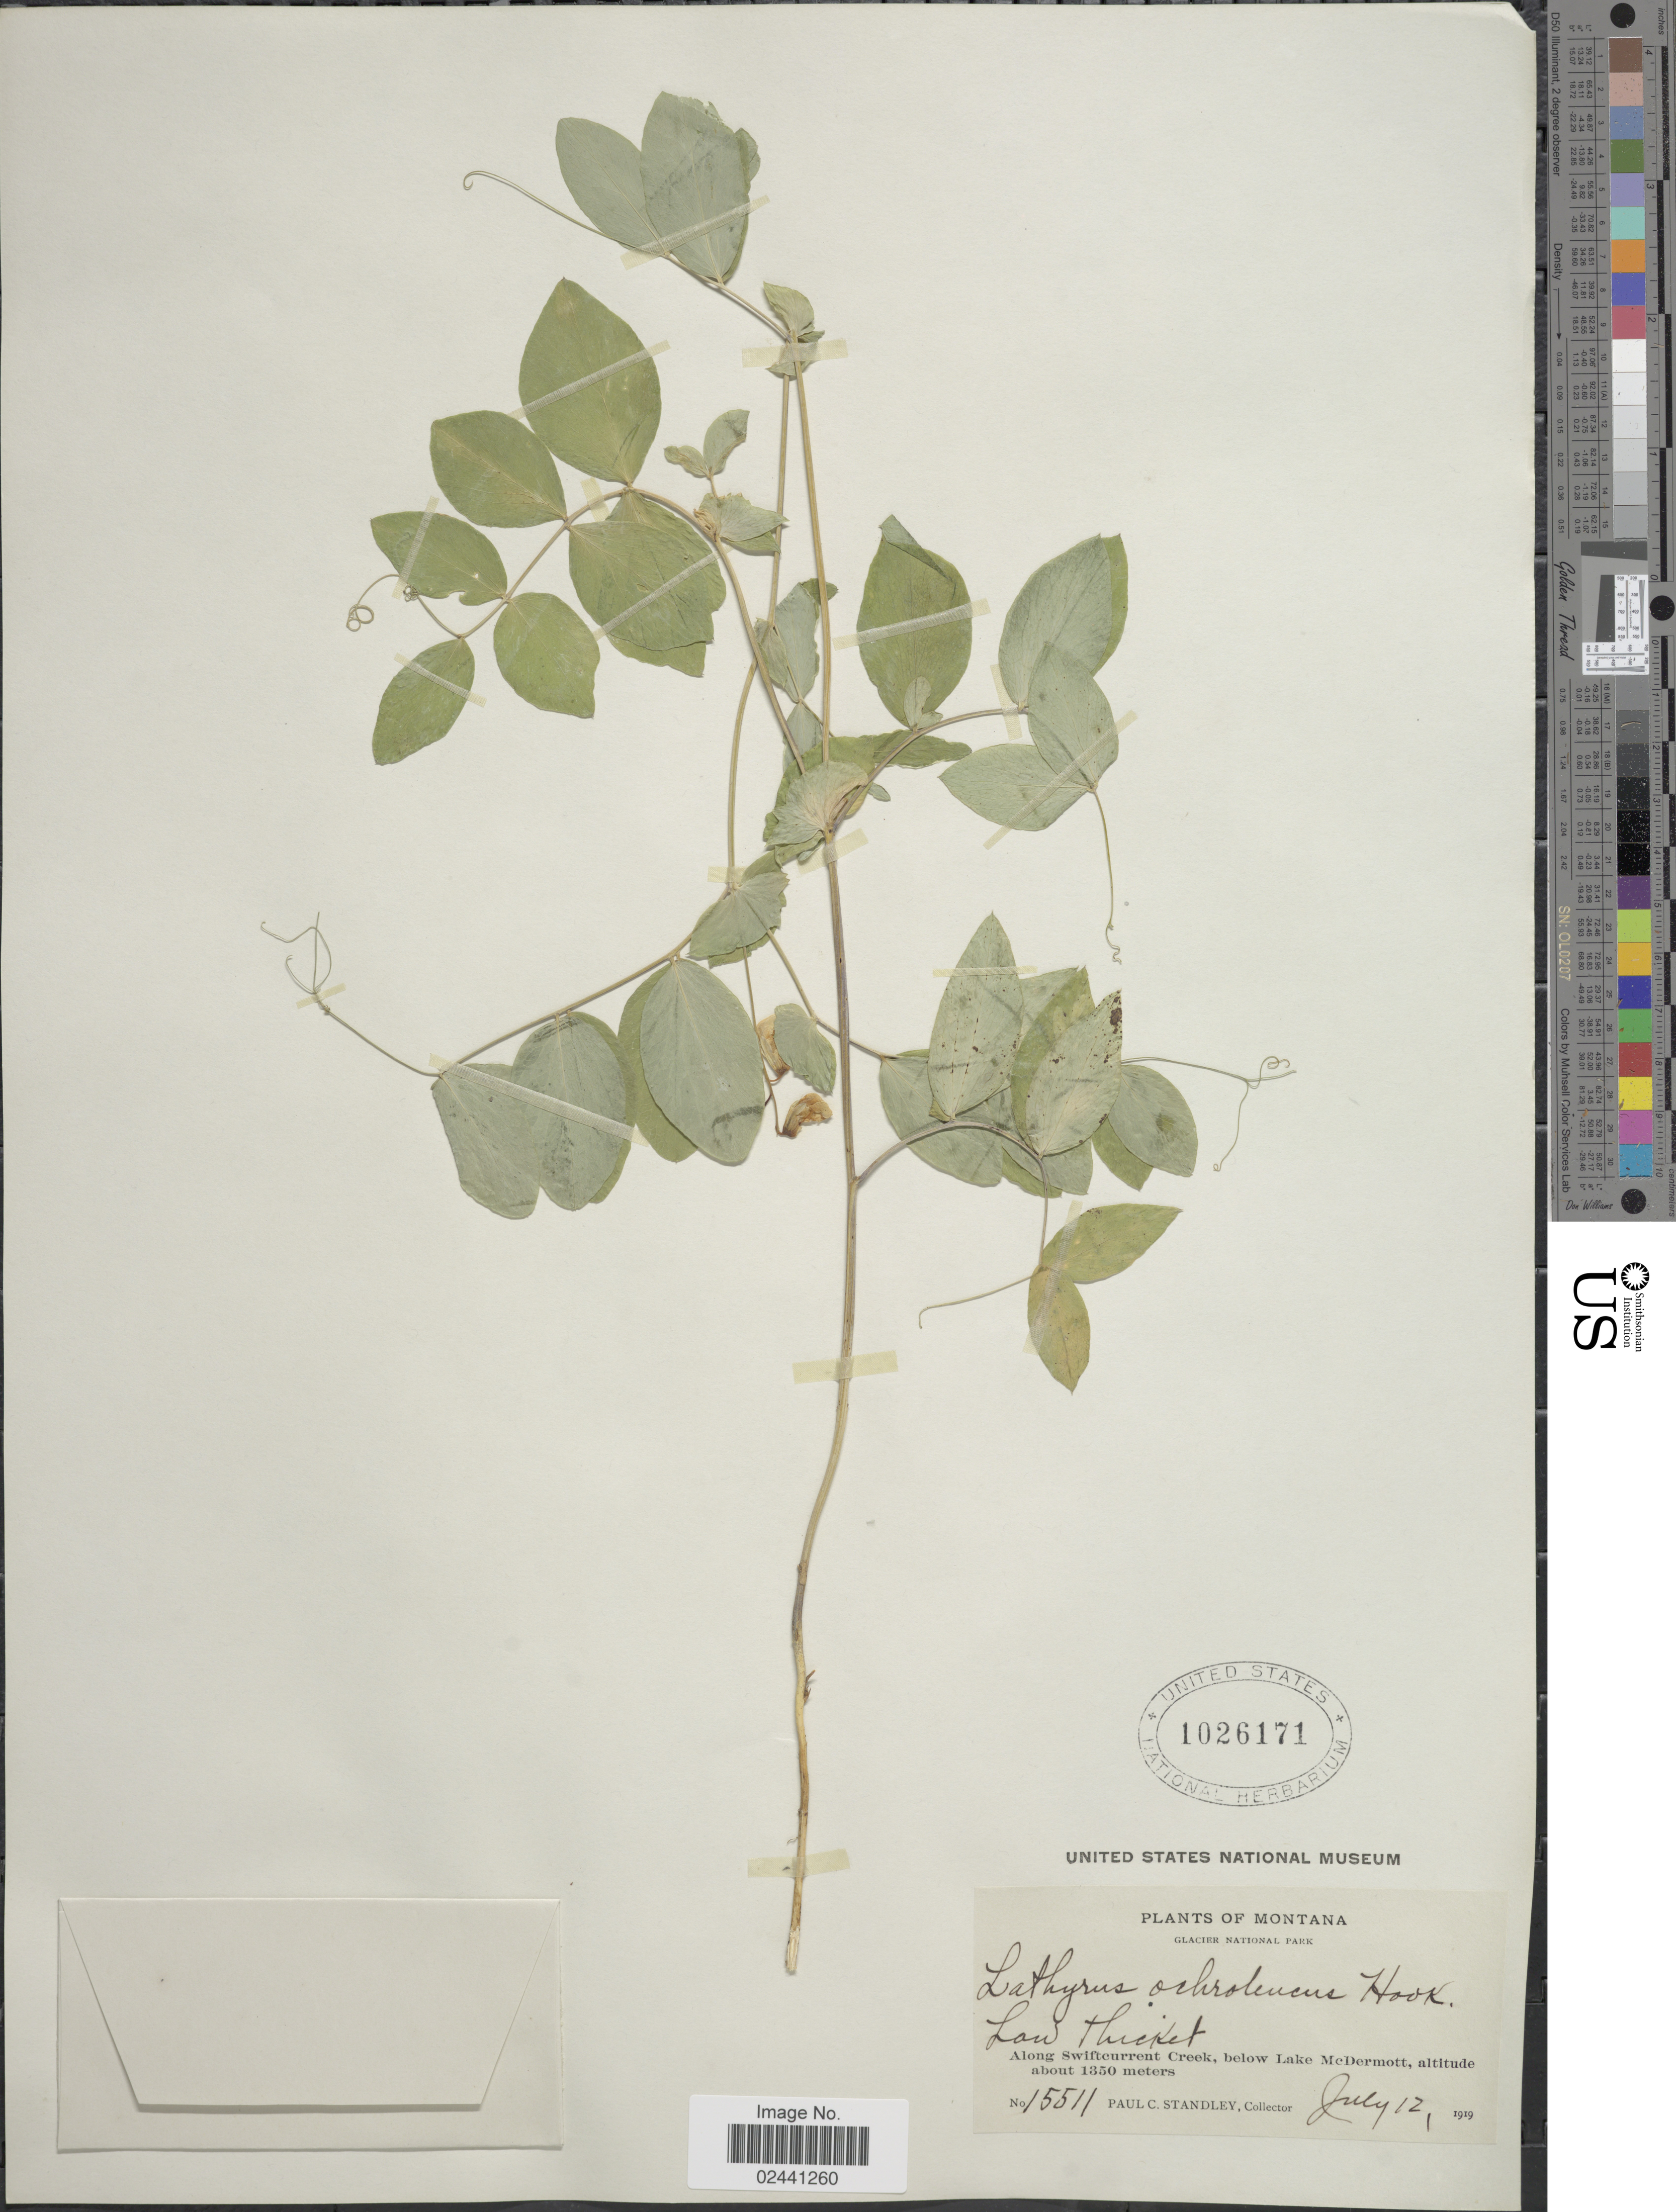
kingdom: Plantae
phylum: Tracheophyta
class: Magnoliopsida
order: Fabales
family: Fabaceae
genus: Lathyrus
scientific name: Lathyrus ochroleucus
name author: Hook.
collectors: P. C. Standley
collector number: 15511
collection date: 1919-07-12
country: United States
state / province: Montana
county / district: Glacier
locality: Glacier National Park, along Swiftcurrent Creek, below Lake McDermott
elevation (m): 1350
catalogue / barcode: US 1026171